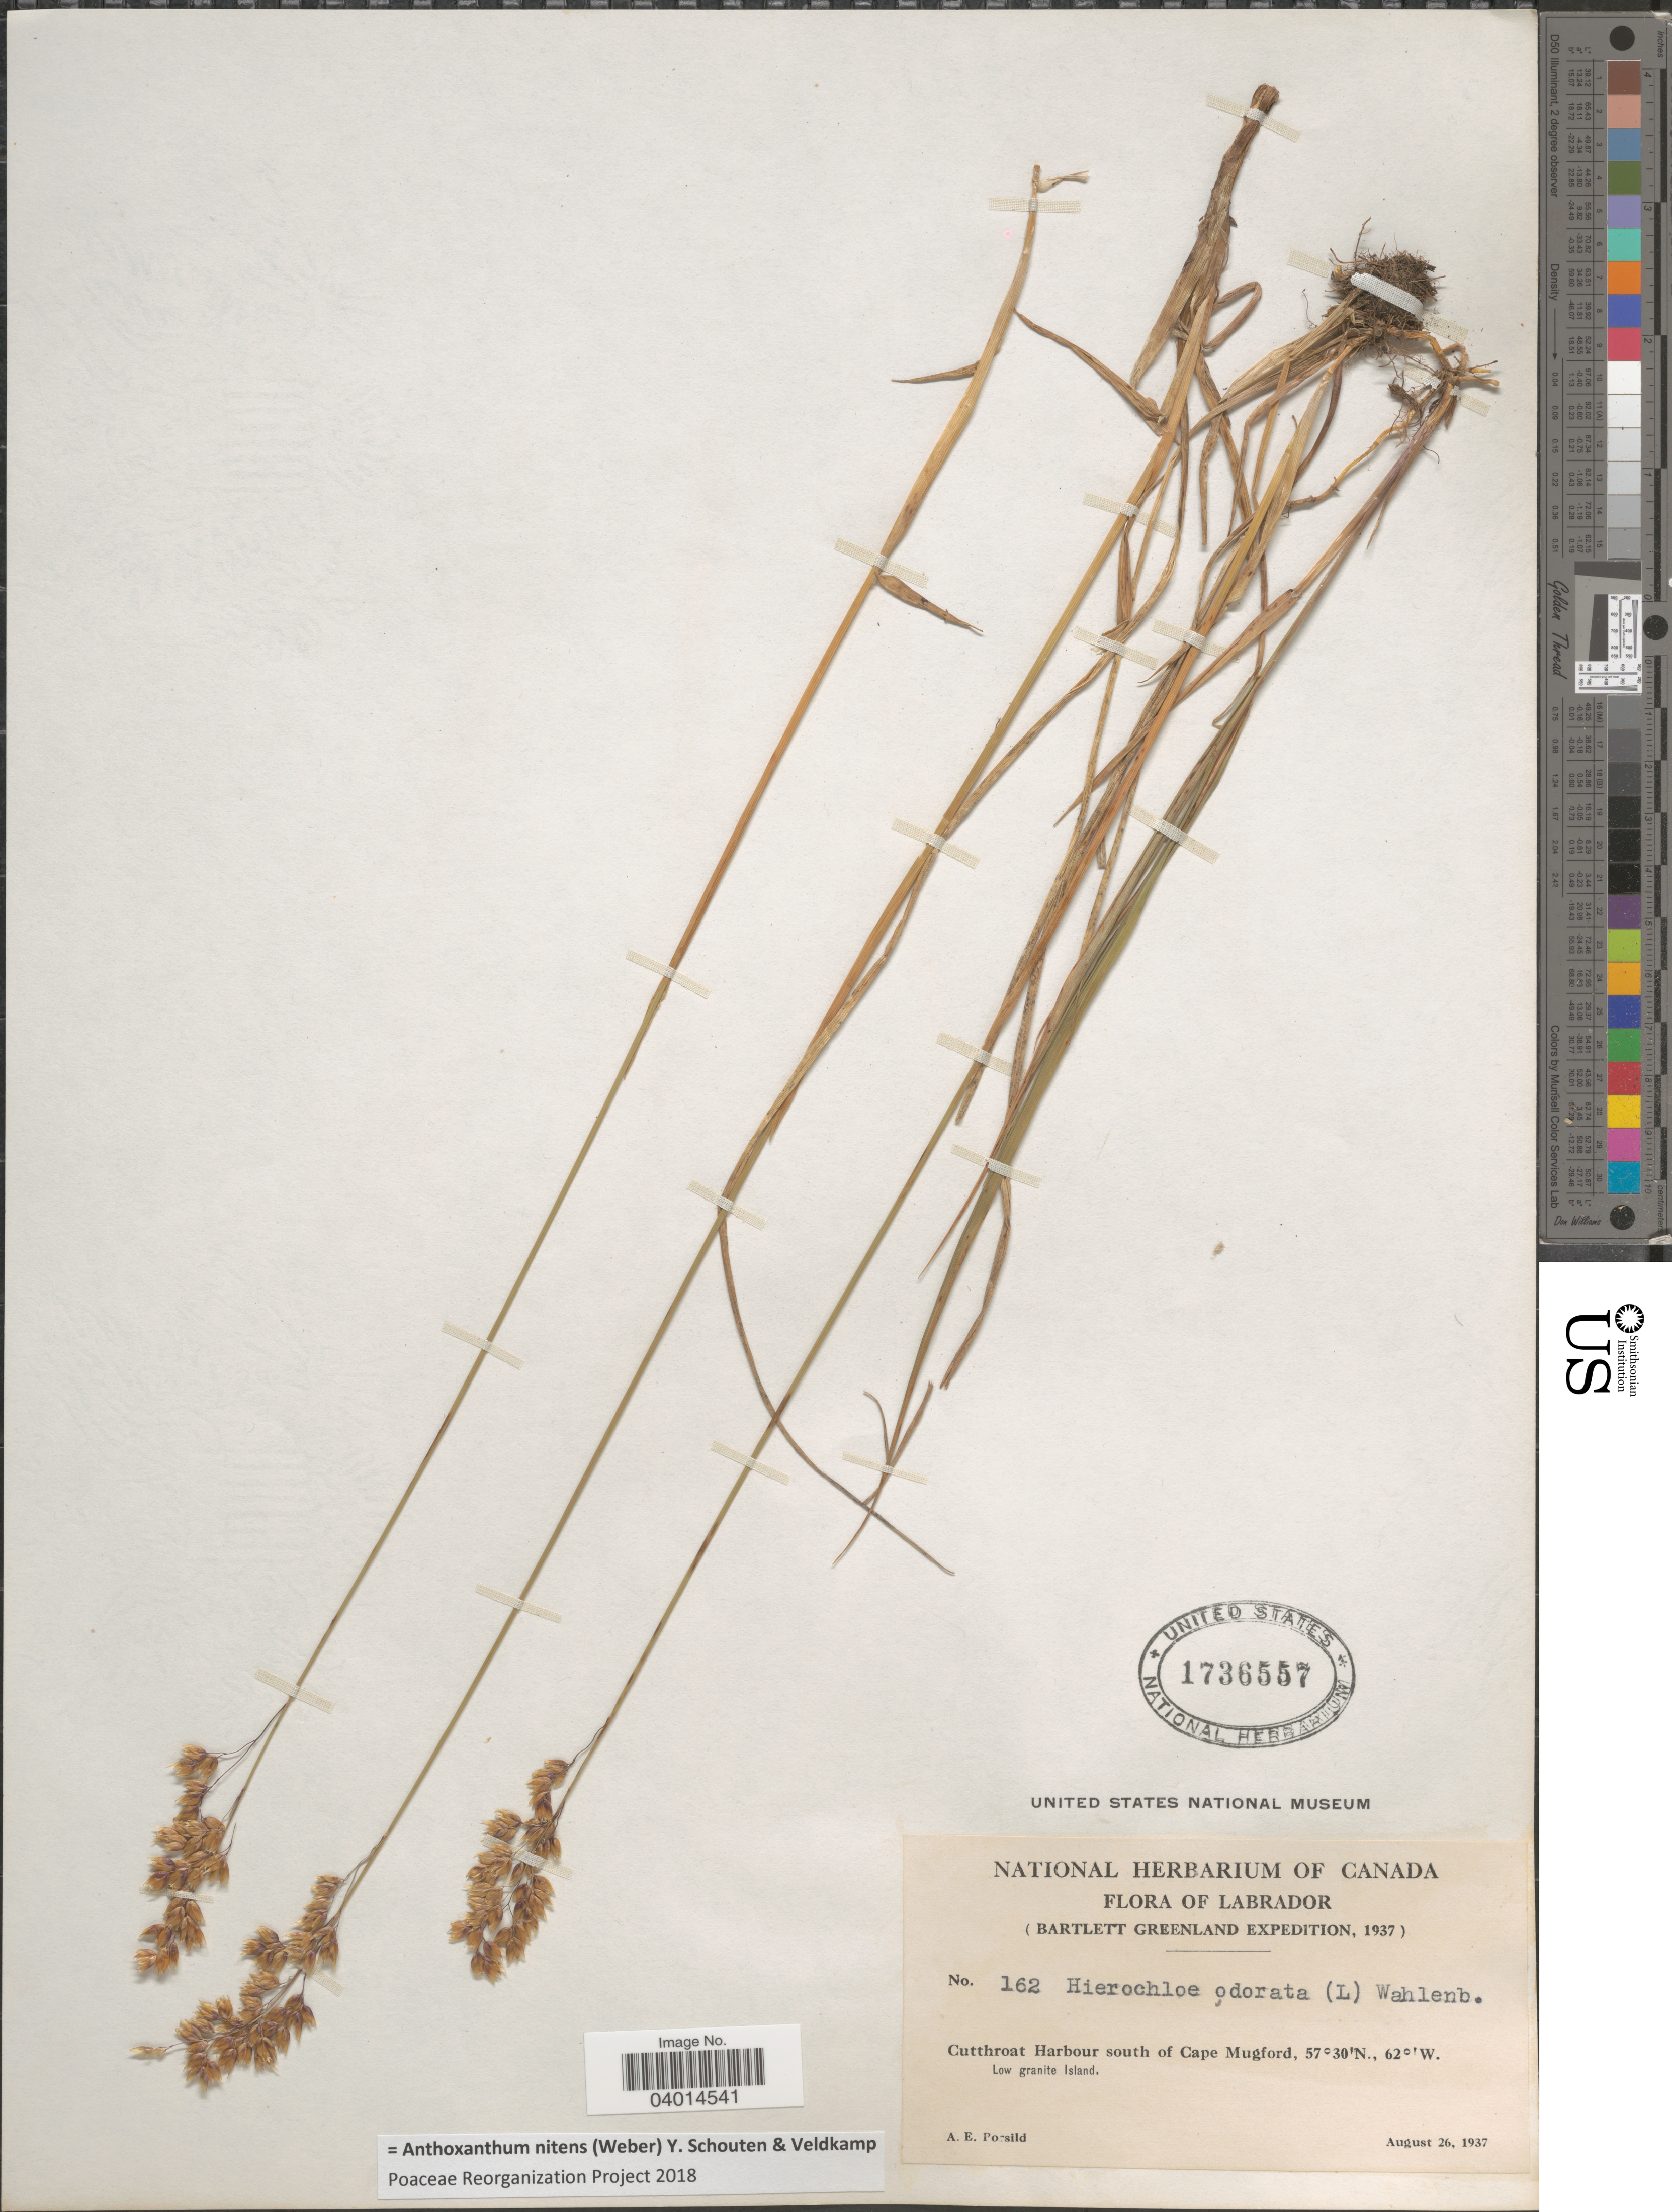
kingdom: Plantae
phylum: Tracheophyta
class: Liliopsida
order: Poales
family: Poaceae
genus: Anthoxanthum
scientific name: Anthoxanthum nitens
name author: (G.H. Weber) R.T.A. Schouten & Veldkamp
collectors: A. E. Porsild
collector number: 162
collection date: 1937-08-26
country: Canada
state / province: Newfoundland and Labrador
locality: Labrador. Cutthroat Harbour south of Cape Mugford.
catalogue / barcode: US 1736557